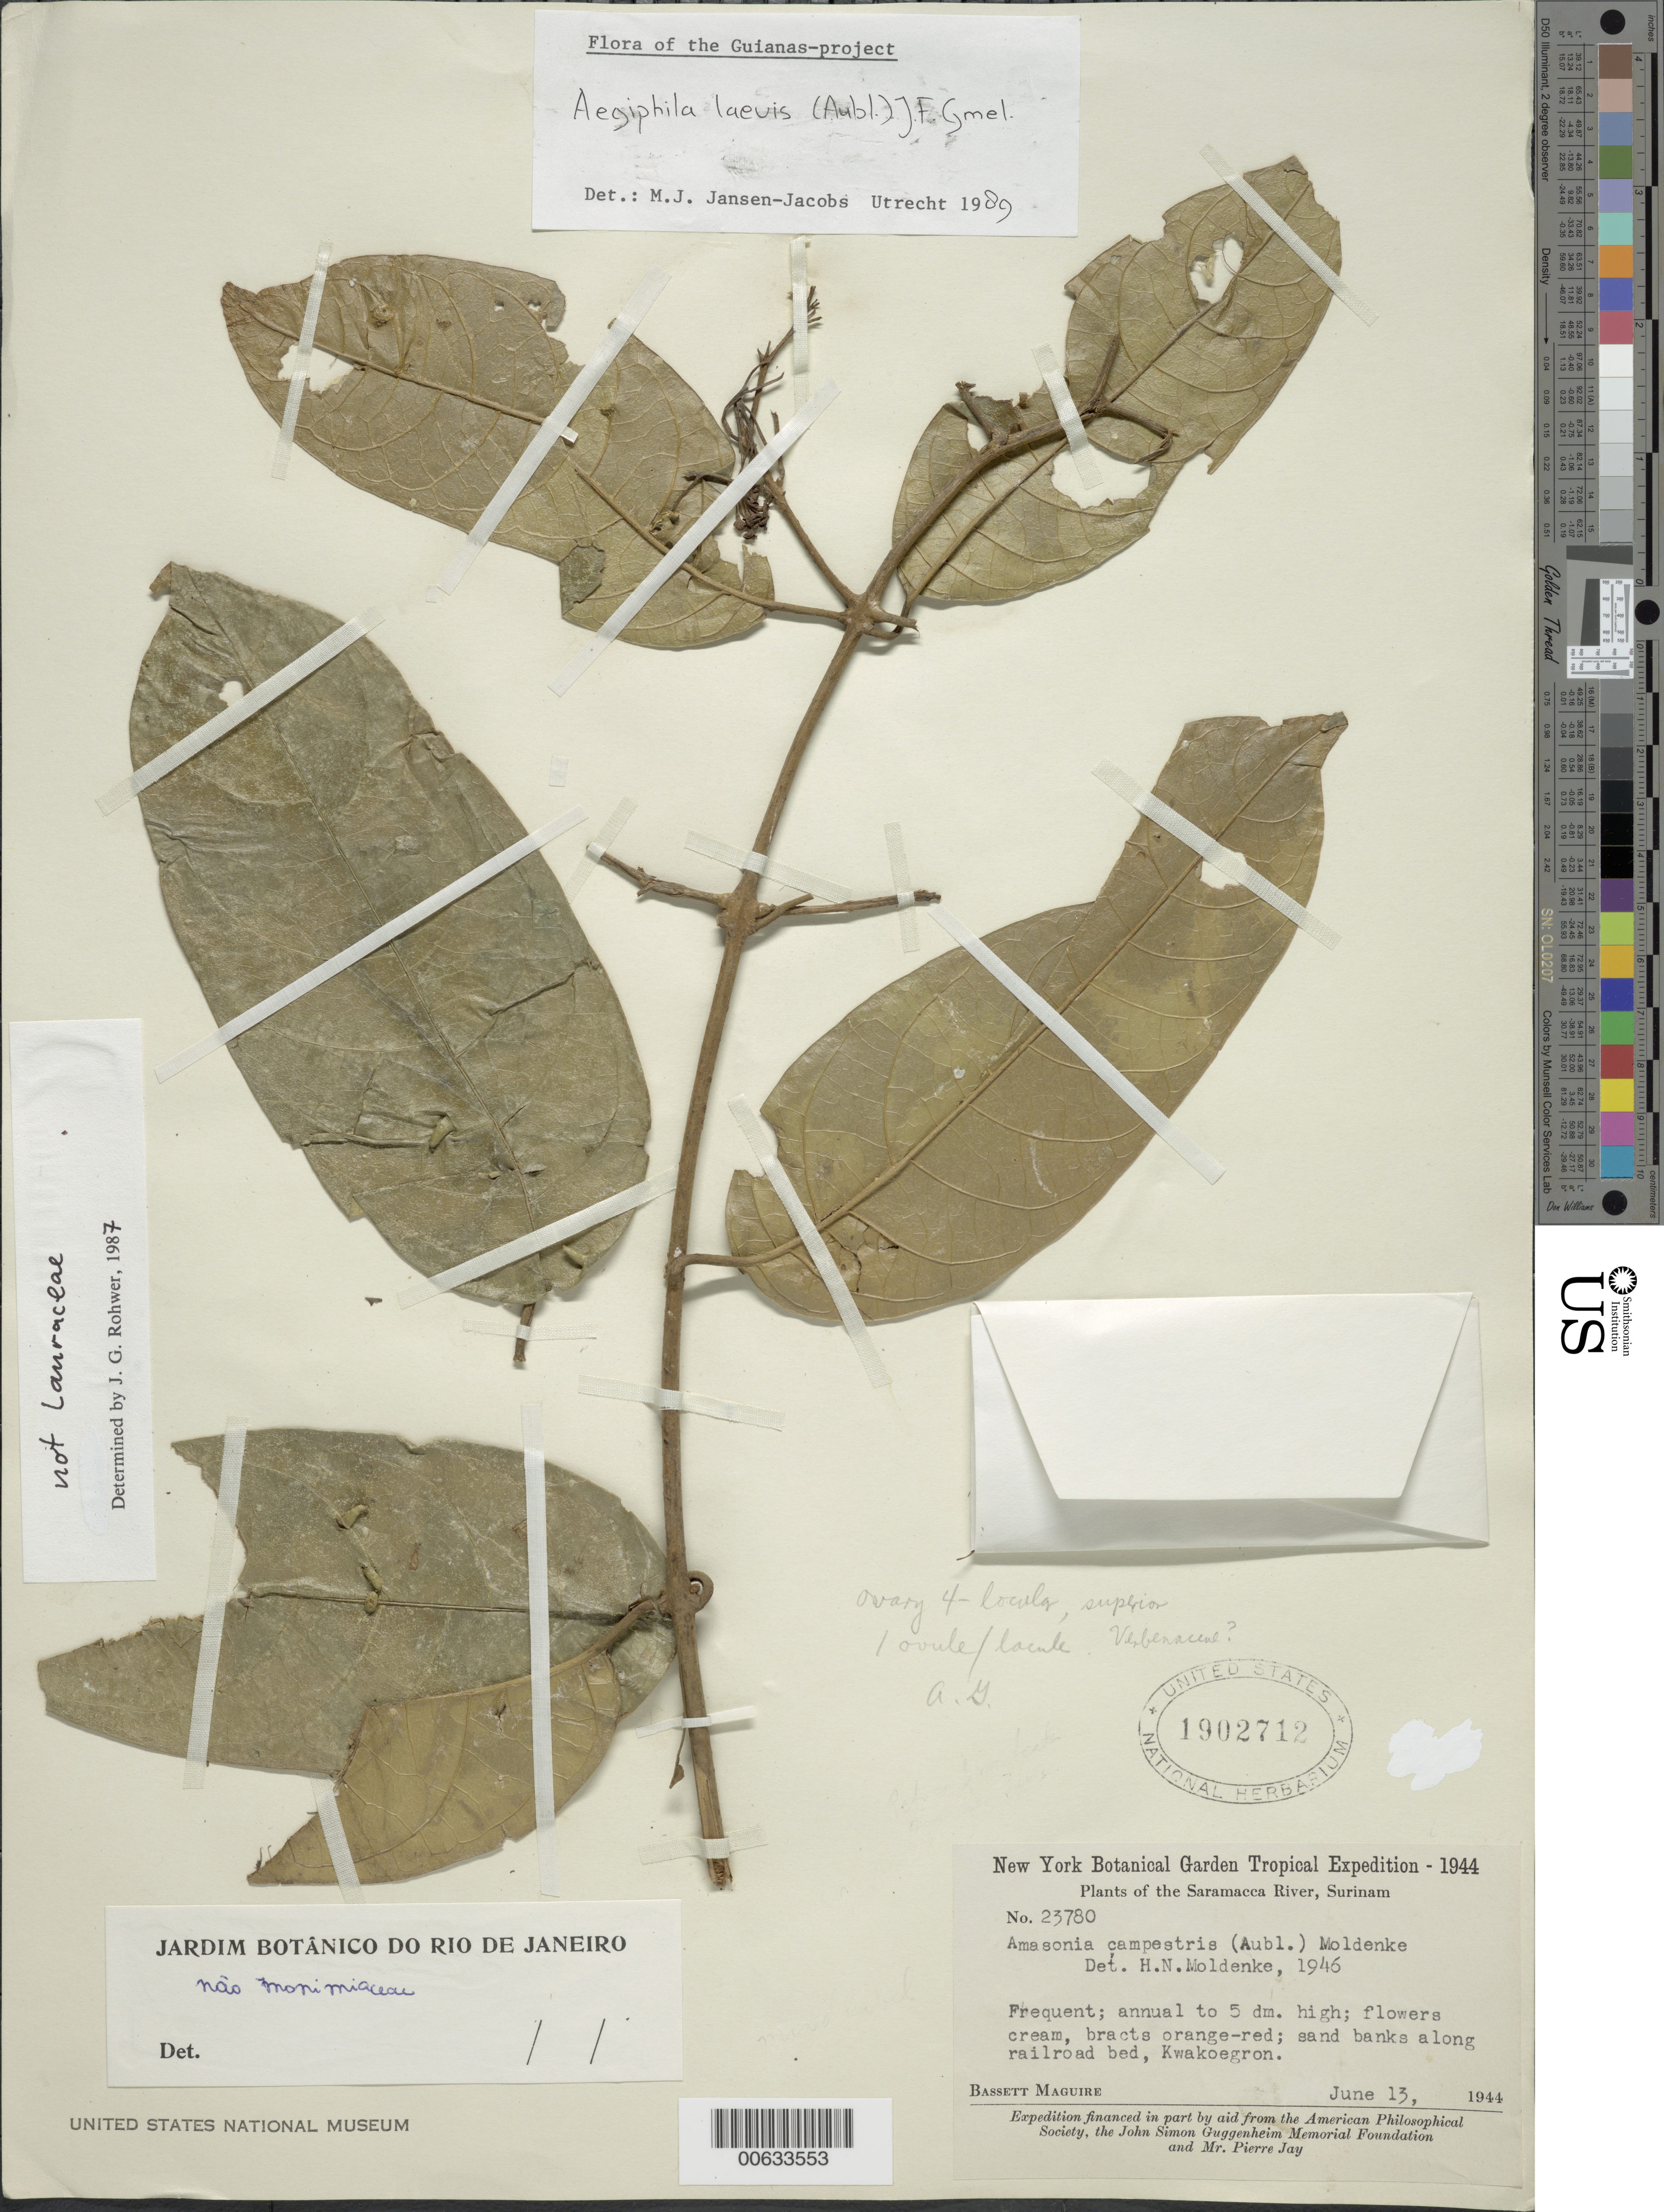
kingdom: Plantae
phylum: Tracheophyta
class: Magnoliopsida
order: Lamiales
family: Lamiaceae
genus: Aegiphila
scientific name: Aegiphila laevis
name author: (Aubl.) J.F. Gmel.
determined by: Jansen-Jacobs, M. J., (U), Nationaal Herbarium Nederland, Utrecht University branch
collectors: B. Maguire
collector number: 23780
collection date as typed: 13-Jun-44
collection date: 1944-06-13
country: Suriname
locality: Saramacca River, Kwakoegron vic.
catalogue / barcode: US 1902712